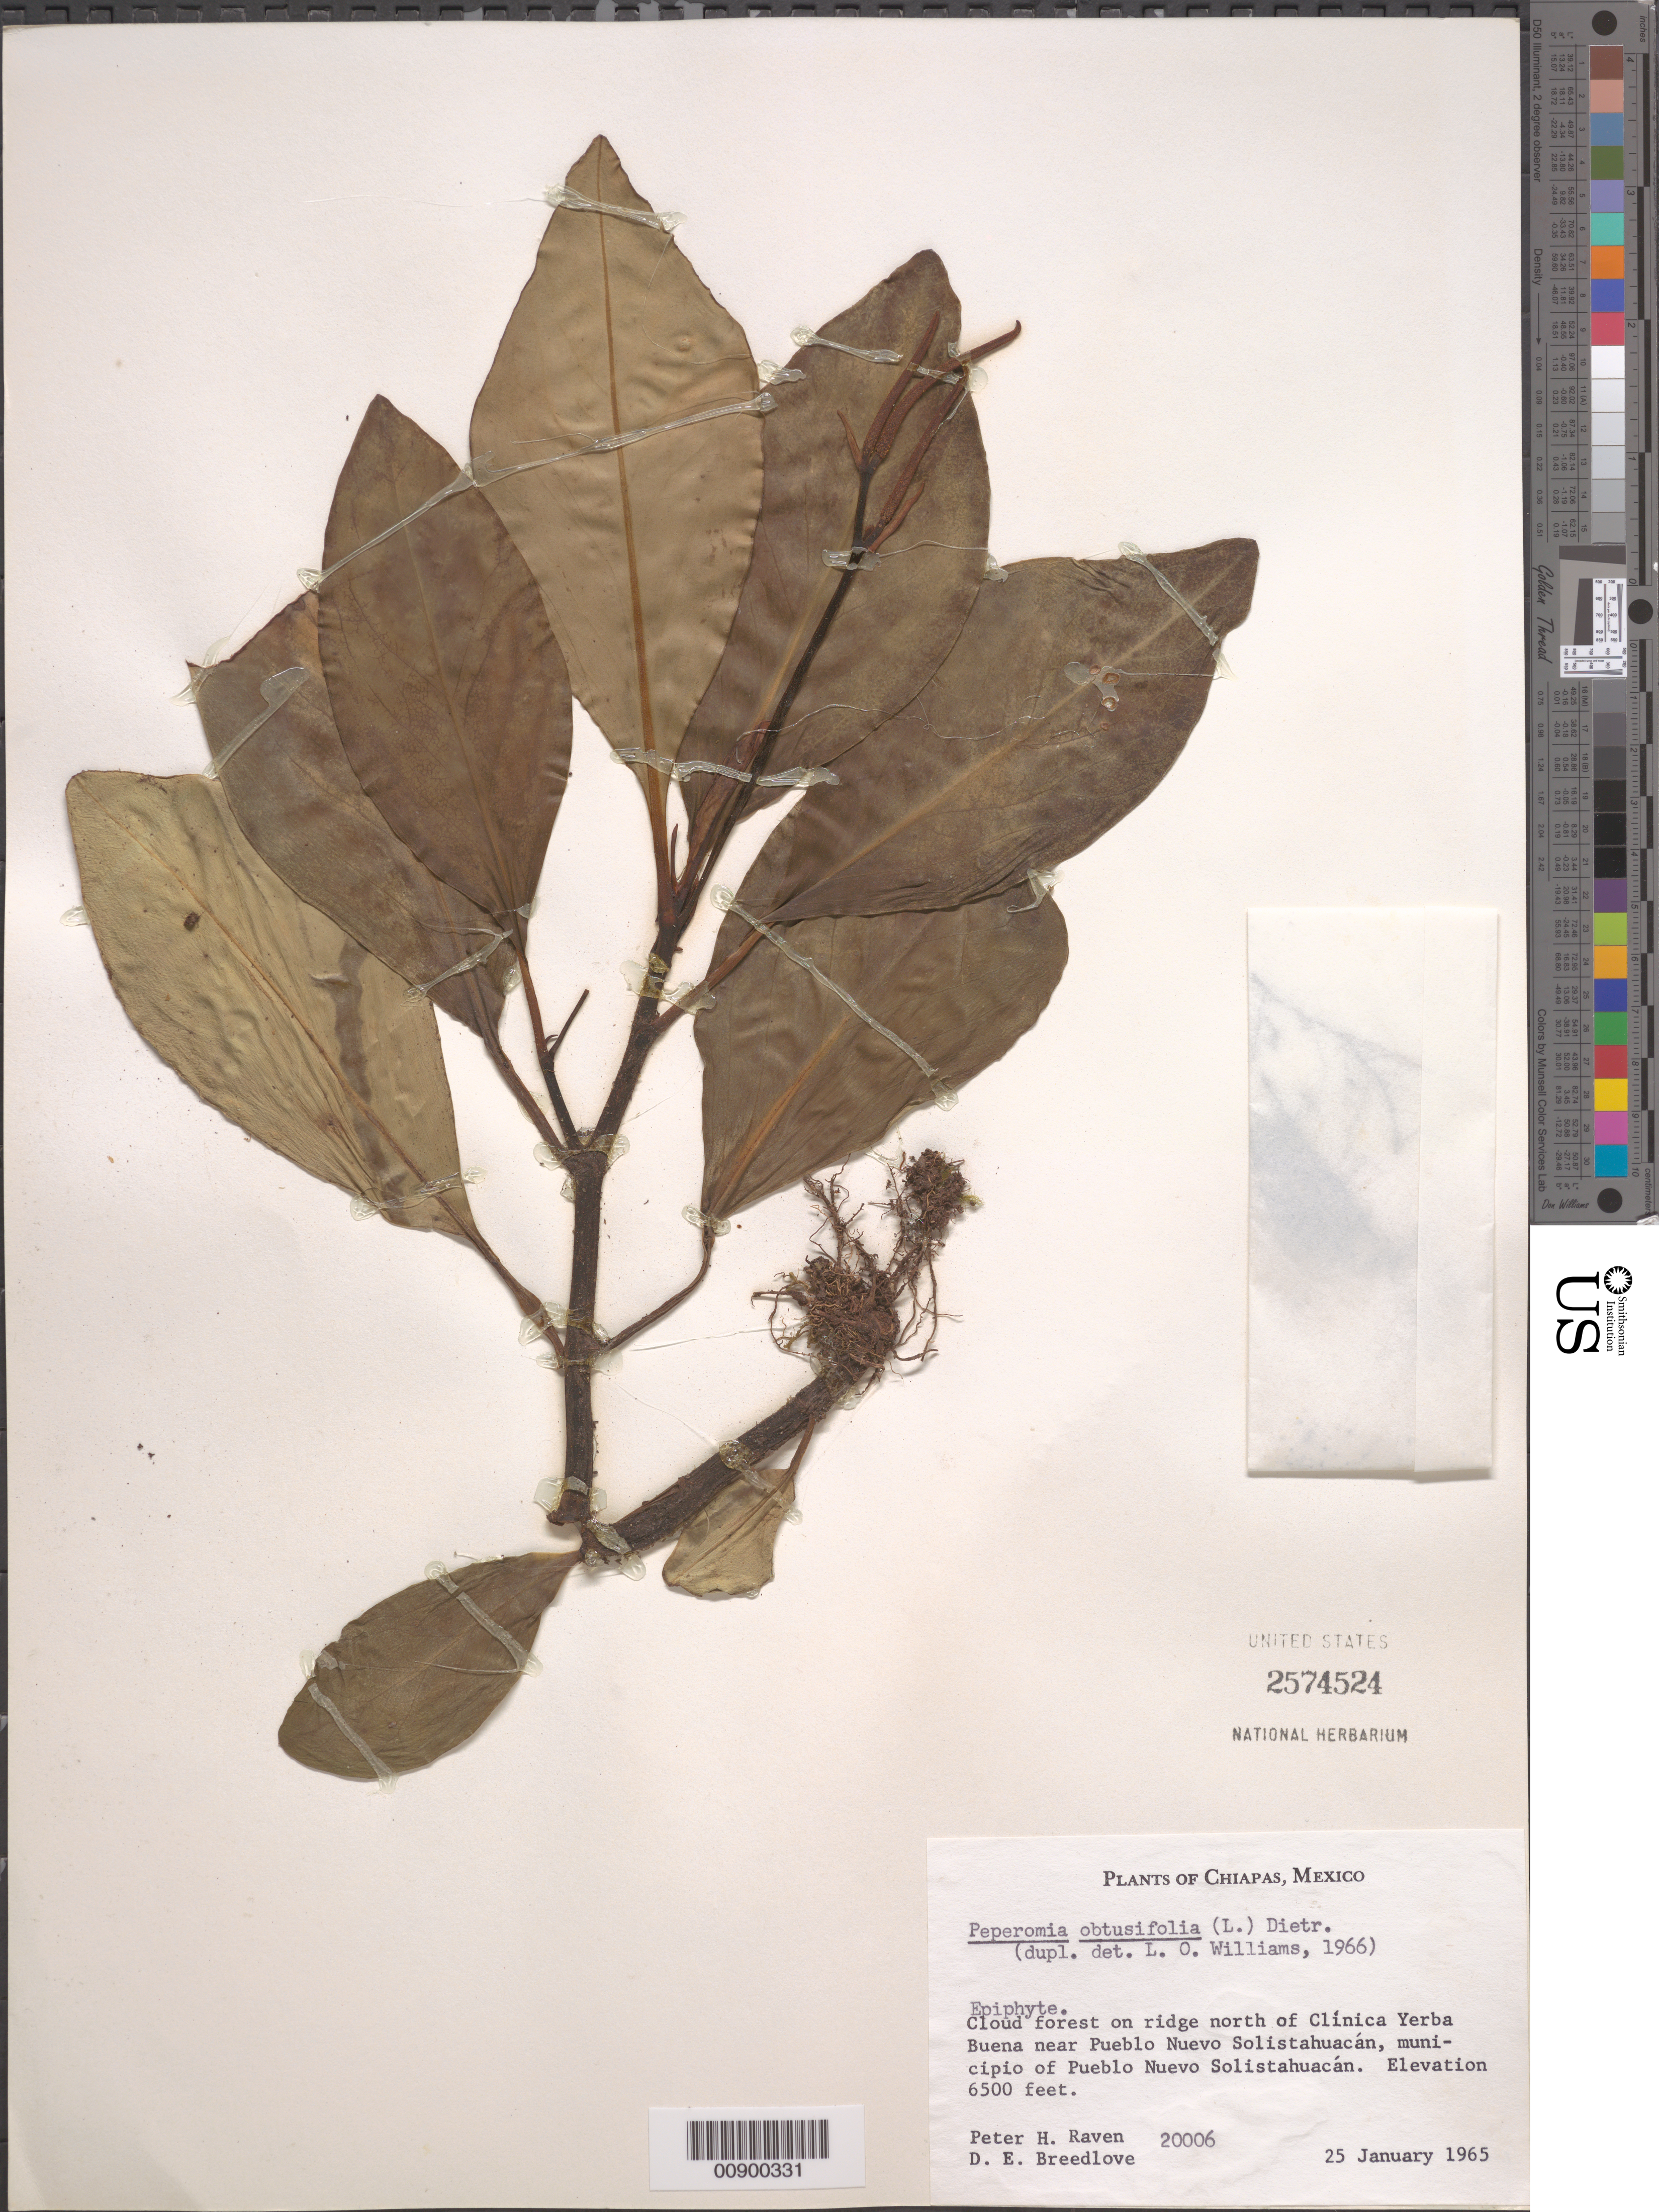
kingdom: Plantae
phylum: Tracheophyta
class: Magnoliopsida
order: Piperales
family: Piperaceae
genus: Peperomia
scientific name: Peperomia obtusifolia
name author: (L.) A. Dietr.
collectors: P. H. Raven & D. E. Breedlove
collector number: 20006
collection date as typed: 25 Jan 1965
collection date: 1965-01-25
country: Mexico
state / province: Chiapas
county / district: Pueblo Nuevo Solistahuacán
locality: On ridge north of Clínica Yerba Buena near Pueblo Nuevo Solistahuacán, municipio of Pueblo Nuevo Solistahuacán, Chiapas.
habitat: Cloud forest on ridge.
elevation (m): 1981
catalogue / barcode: US 2574524